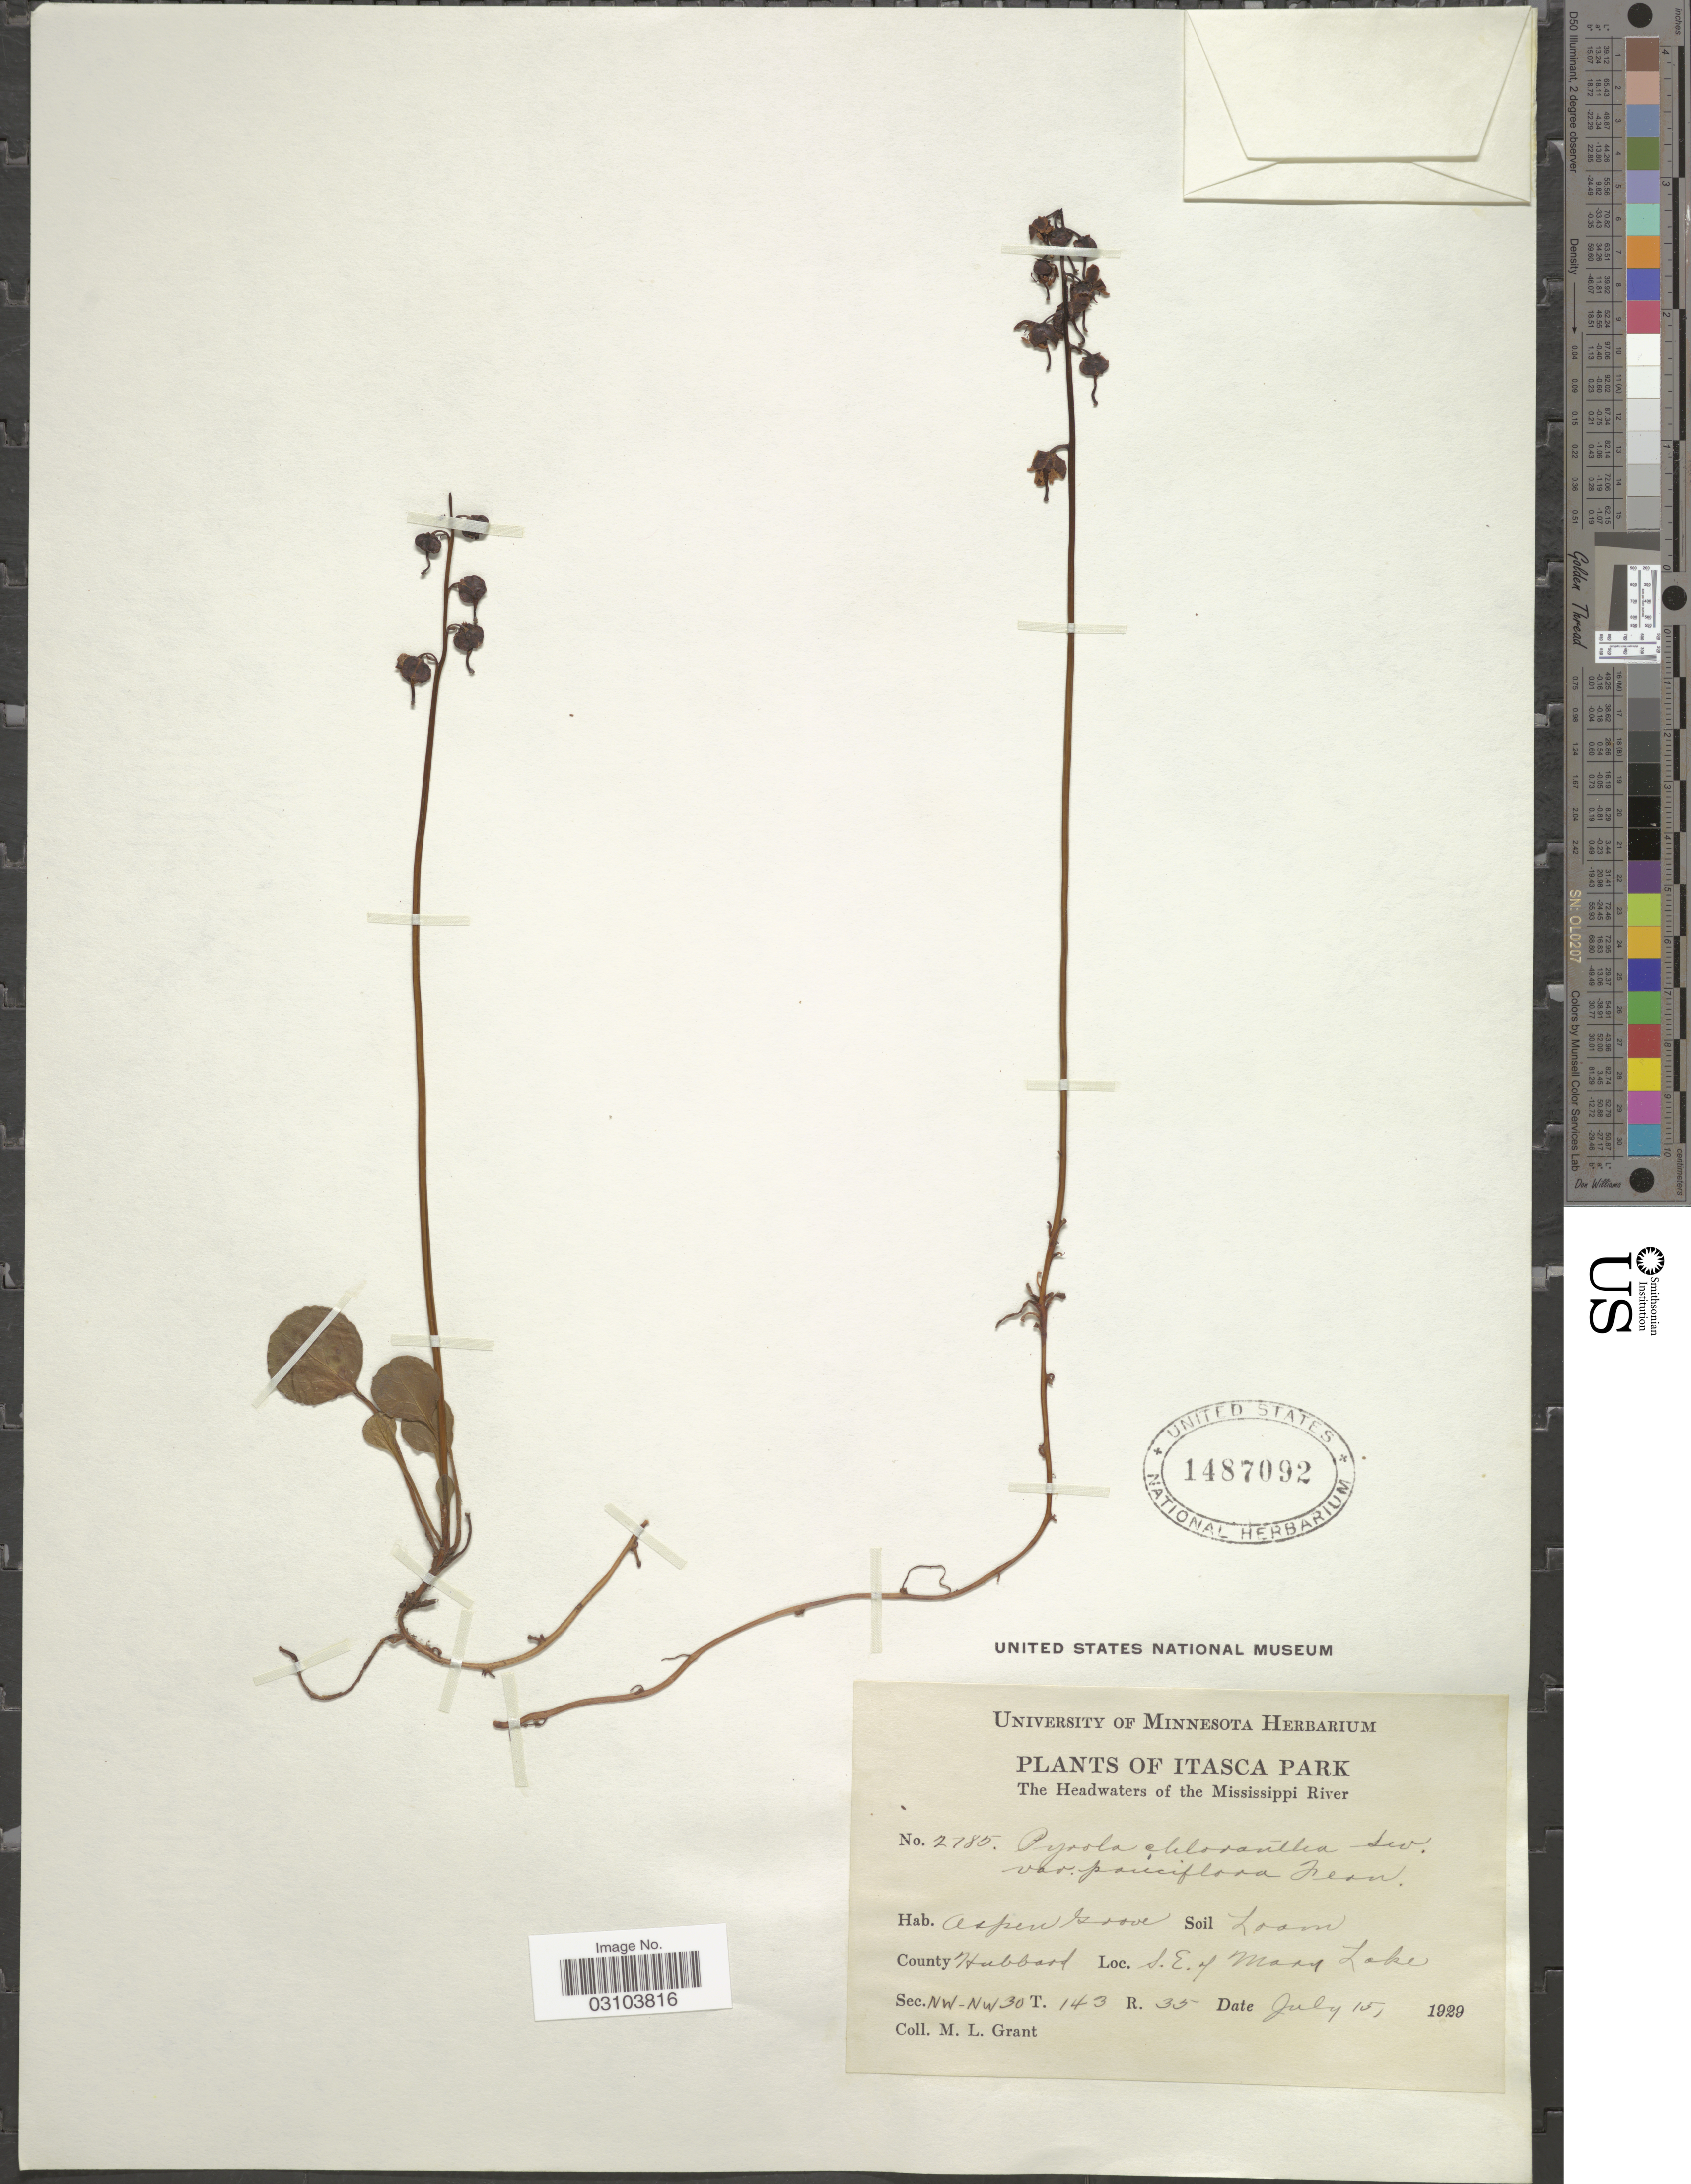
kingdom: Plantae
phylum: Tracheophyta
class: Magnoliopsida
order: Ericales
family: Ericaceae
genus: Pyrola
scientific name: Pyrola chlorantha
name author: Schweigg.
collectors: M. L. Grant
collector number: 2785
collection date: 1929-07-15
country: United States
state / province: Minnesota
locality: Itasca Park. The Headwaters of the Mississippi River. County Hubbard. S. E. of Mary Lake. Sec. NW-NW30 T. 143 R. 35.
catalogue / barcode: US 1487092